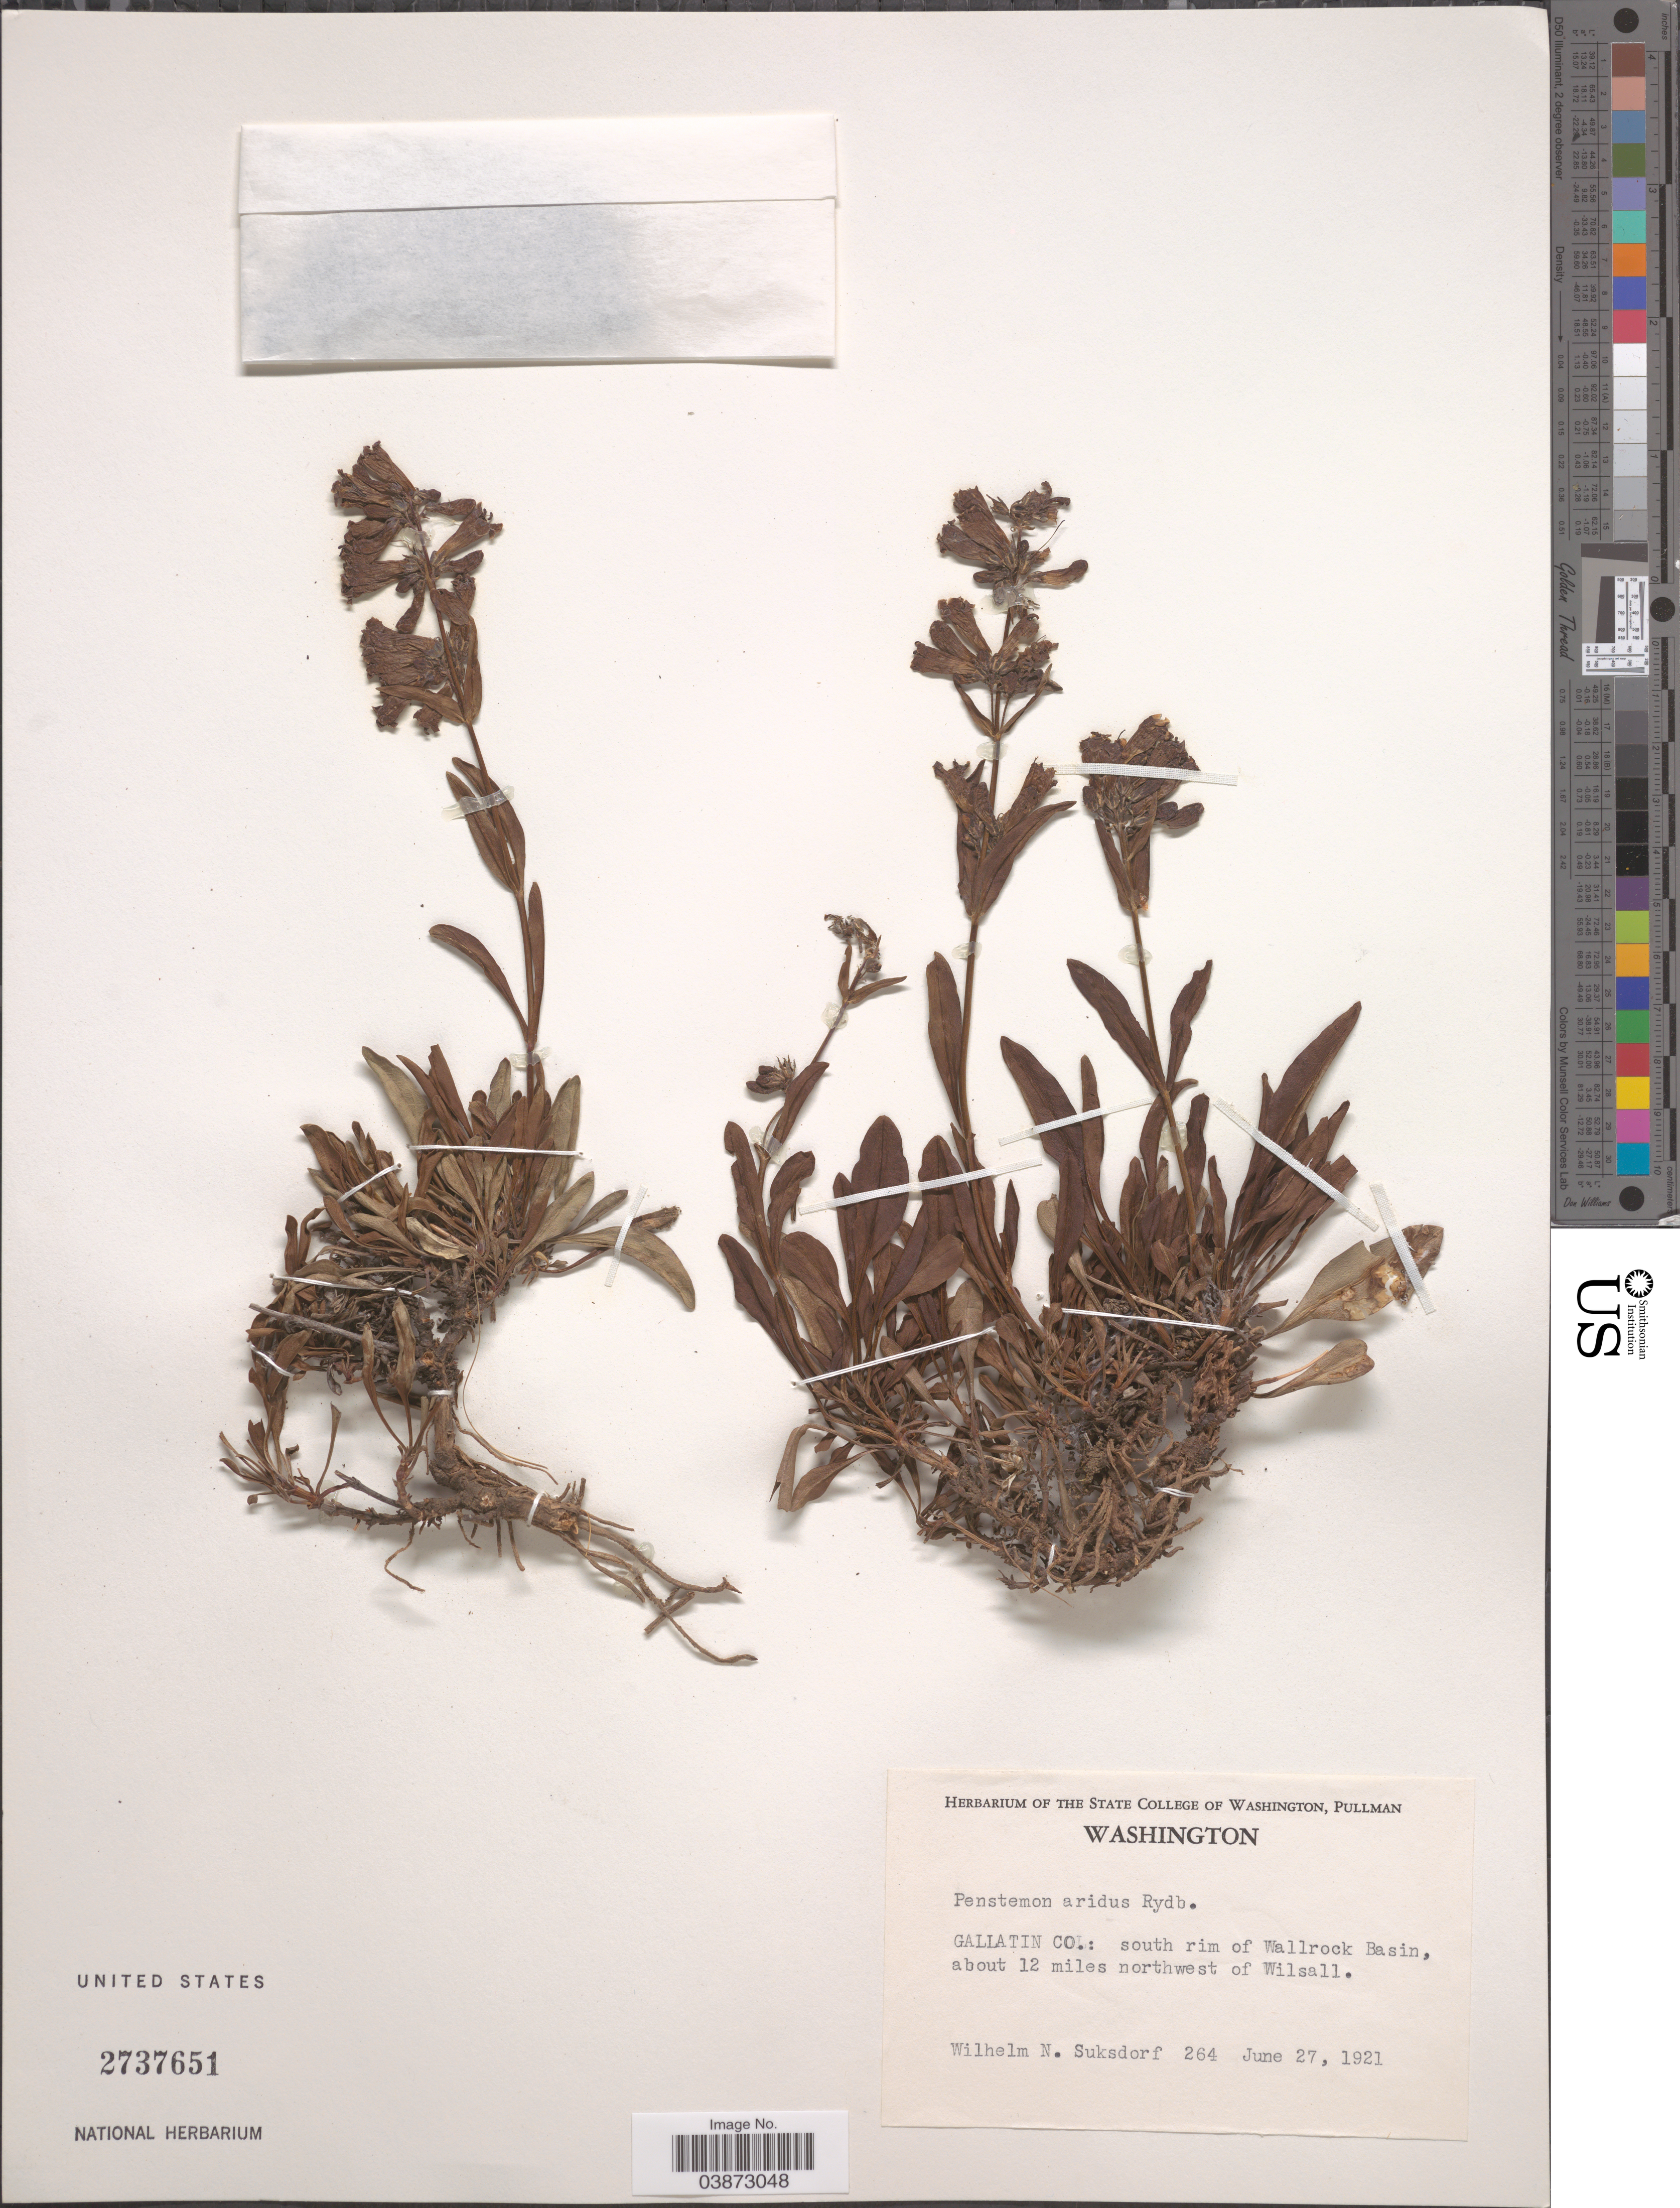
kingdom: Plantae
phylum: Tracheophyta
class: Magnoliopsida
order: Lamiales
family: Plantaginaceae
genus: Penstemon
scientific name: Penstemon aridus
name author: Rydb.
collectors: W. N. Suksdorf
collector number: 264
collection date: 1921-06-27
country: United States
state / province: Montana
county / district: Gallatin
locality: S rim of Wallrock Basin, about 12 miles NW of Wilsall.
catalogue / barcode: US 2737651